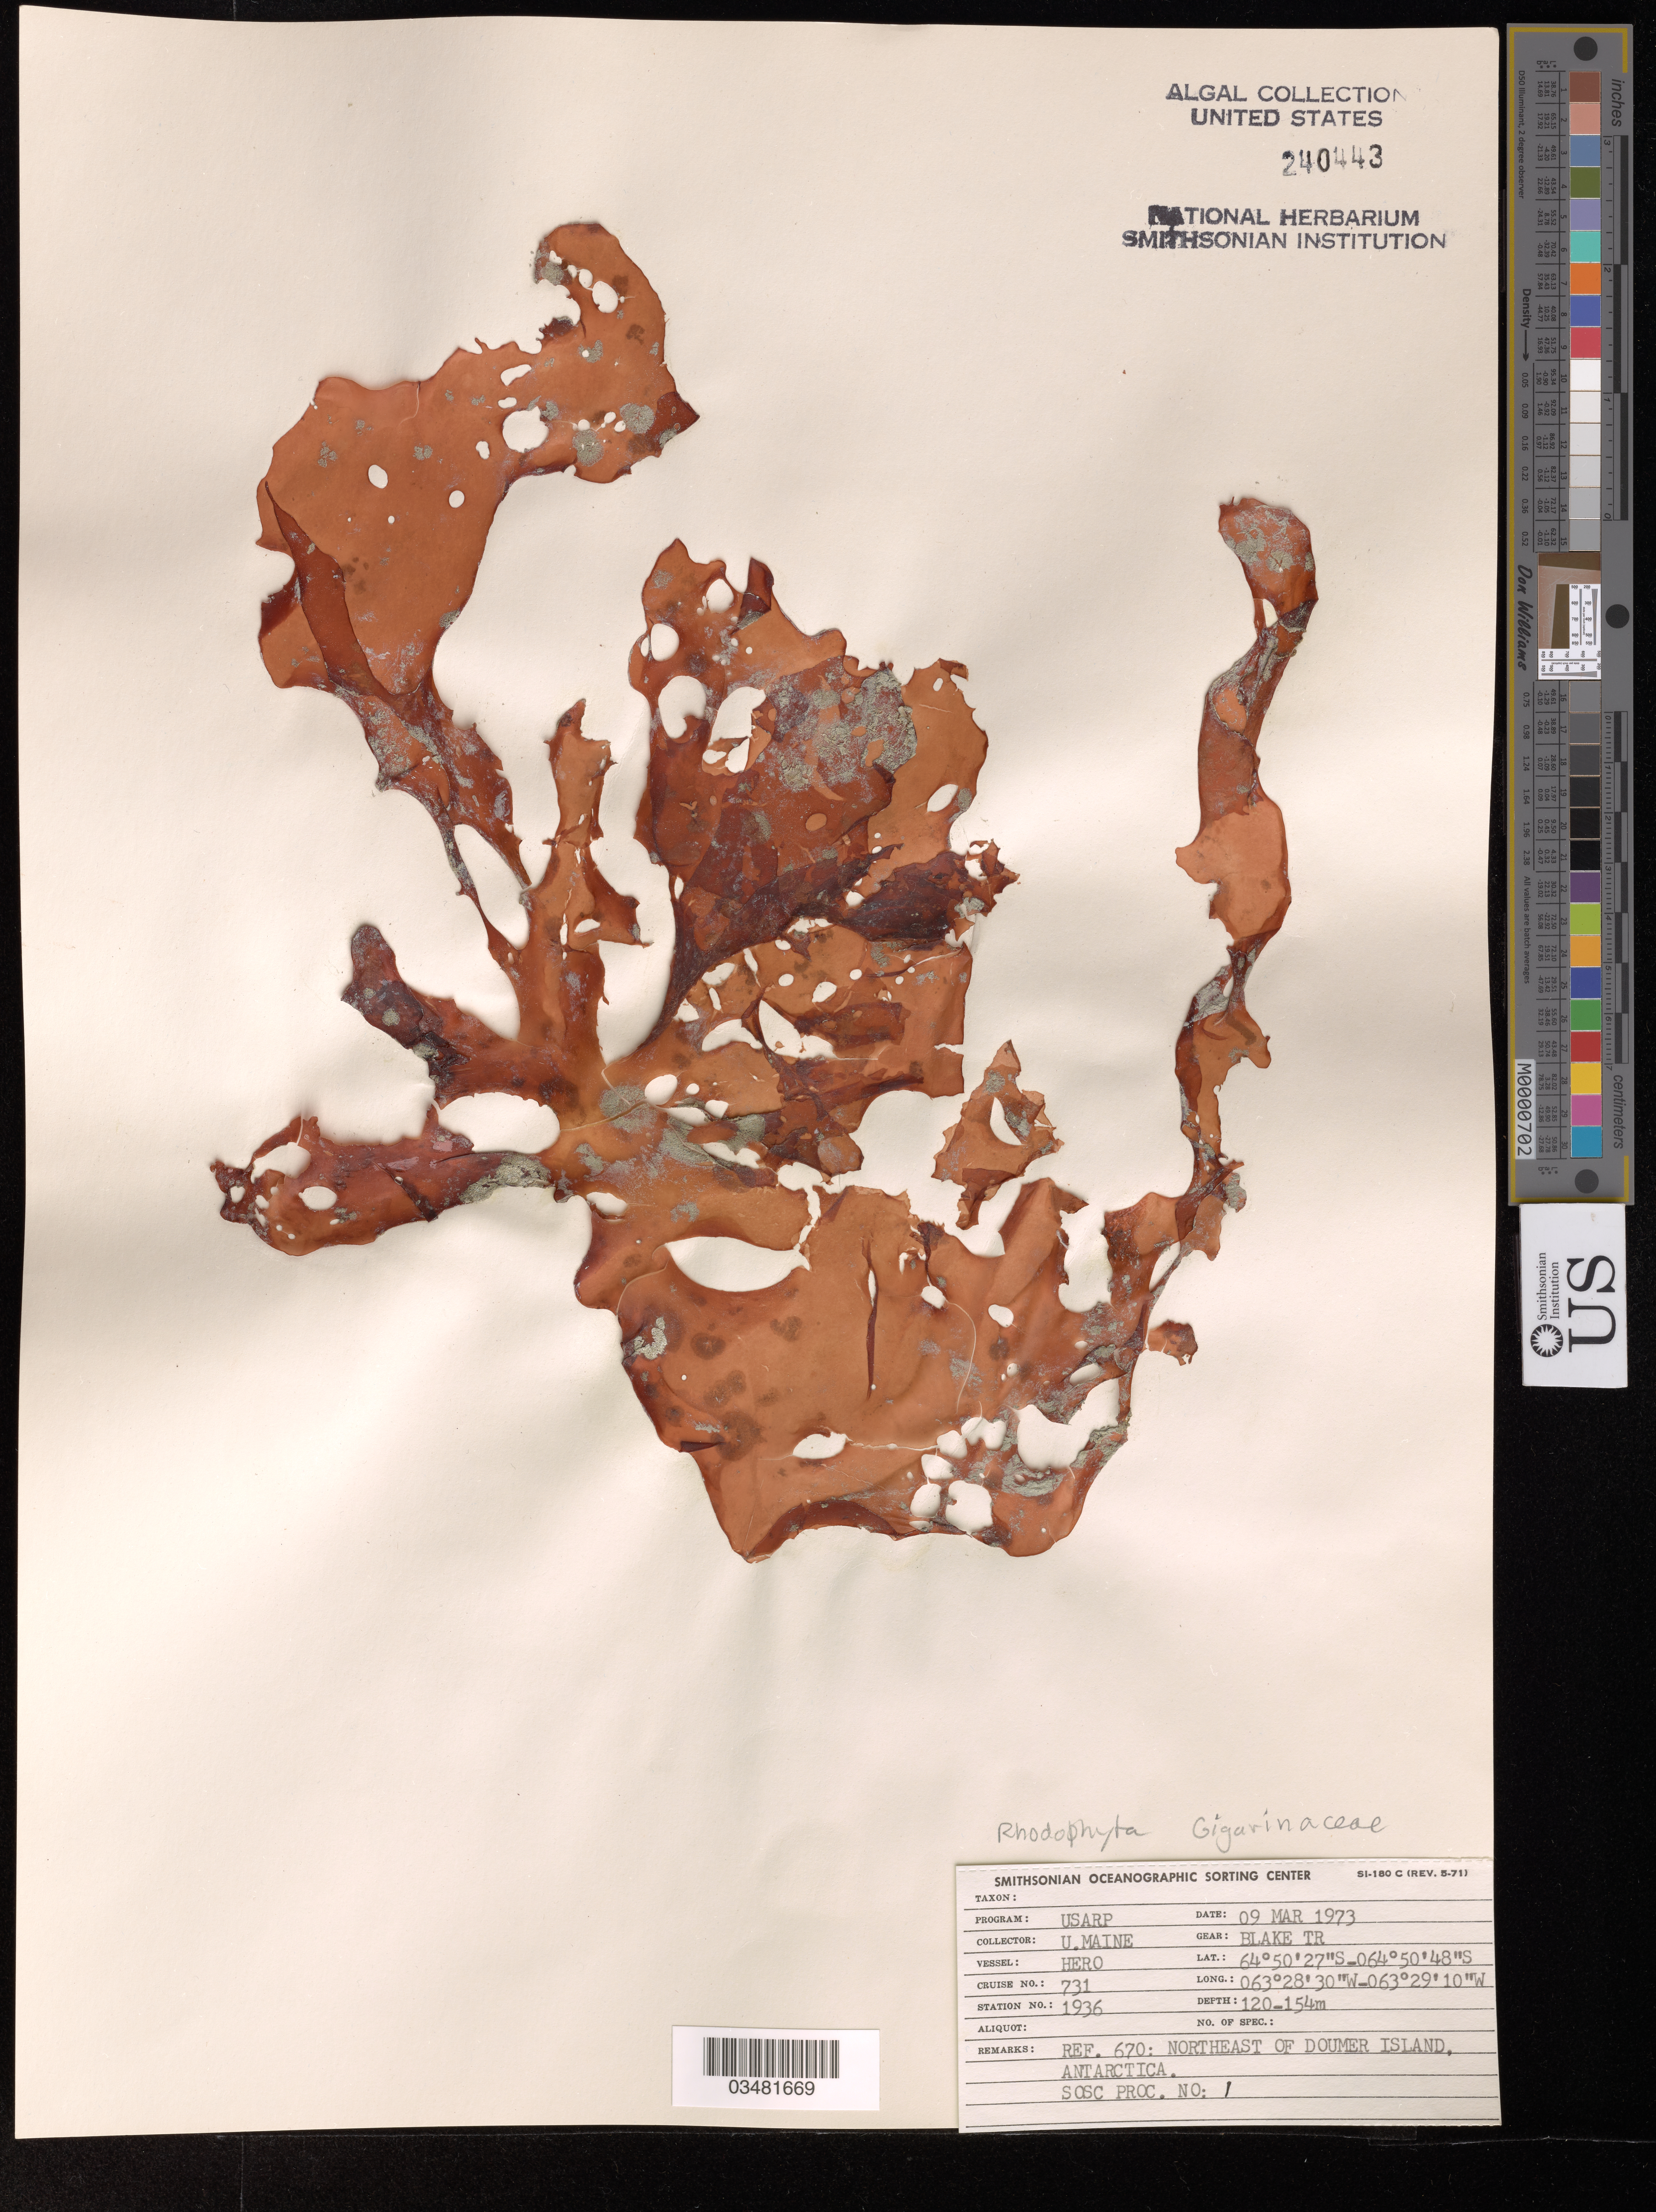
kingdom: Plantae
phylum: Rhodophyta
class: Florideophyceae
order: Gigartinales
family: Gigartinaceae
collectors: University of Maine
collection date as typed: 09 Mar 1973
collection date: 1973-03-09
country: Antarctica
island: Doumer Island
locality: Northeast of Doumer Island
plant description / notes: Vessel: Hero. Cruise No. 731. Station No. 1936. Gear: Blake Tr.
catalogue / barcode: US 240443